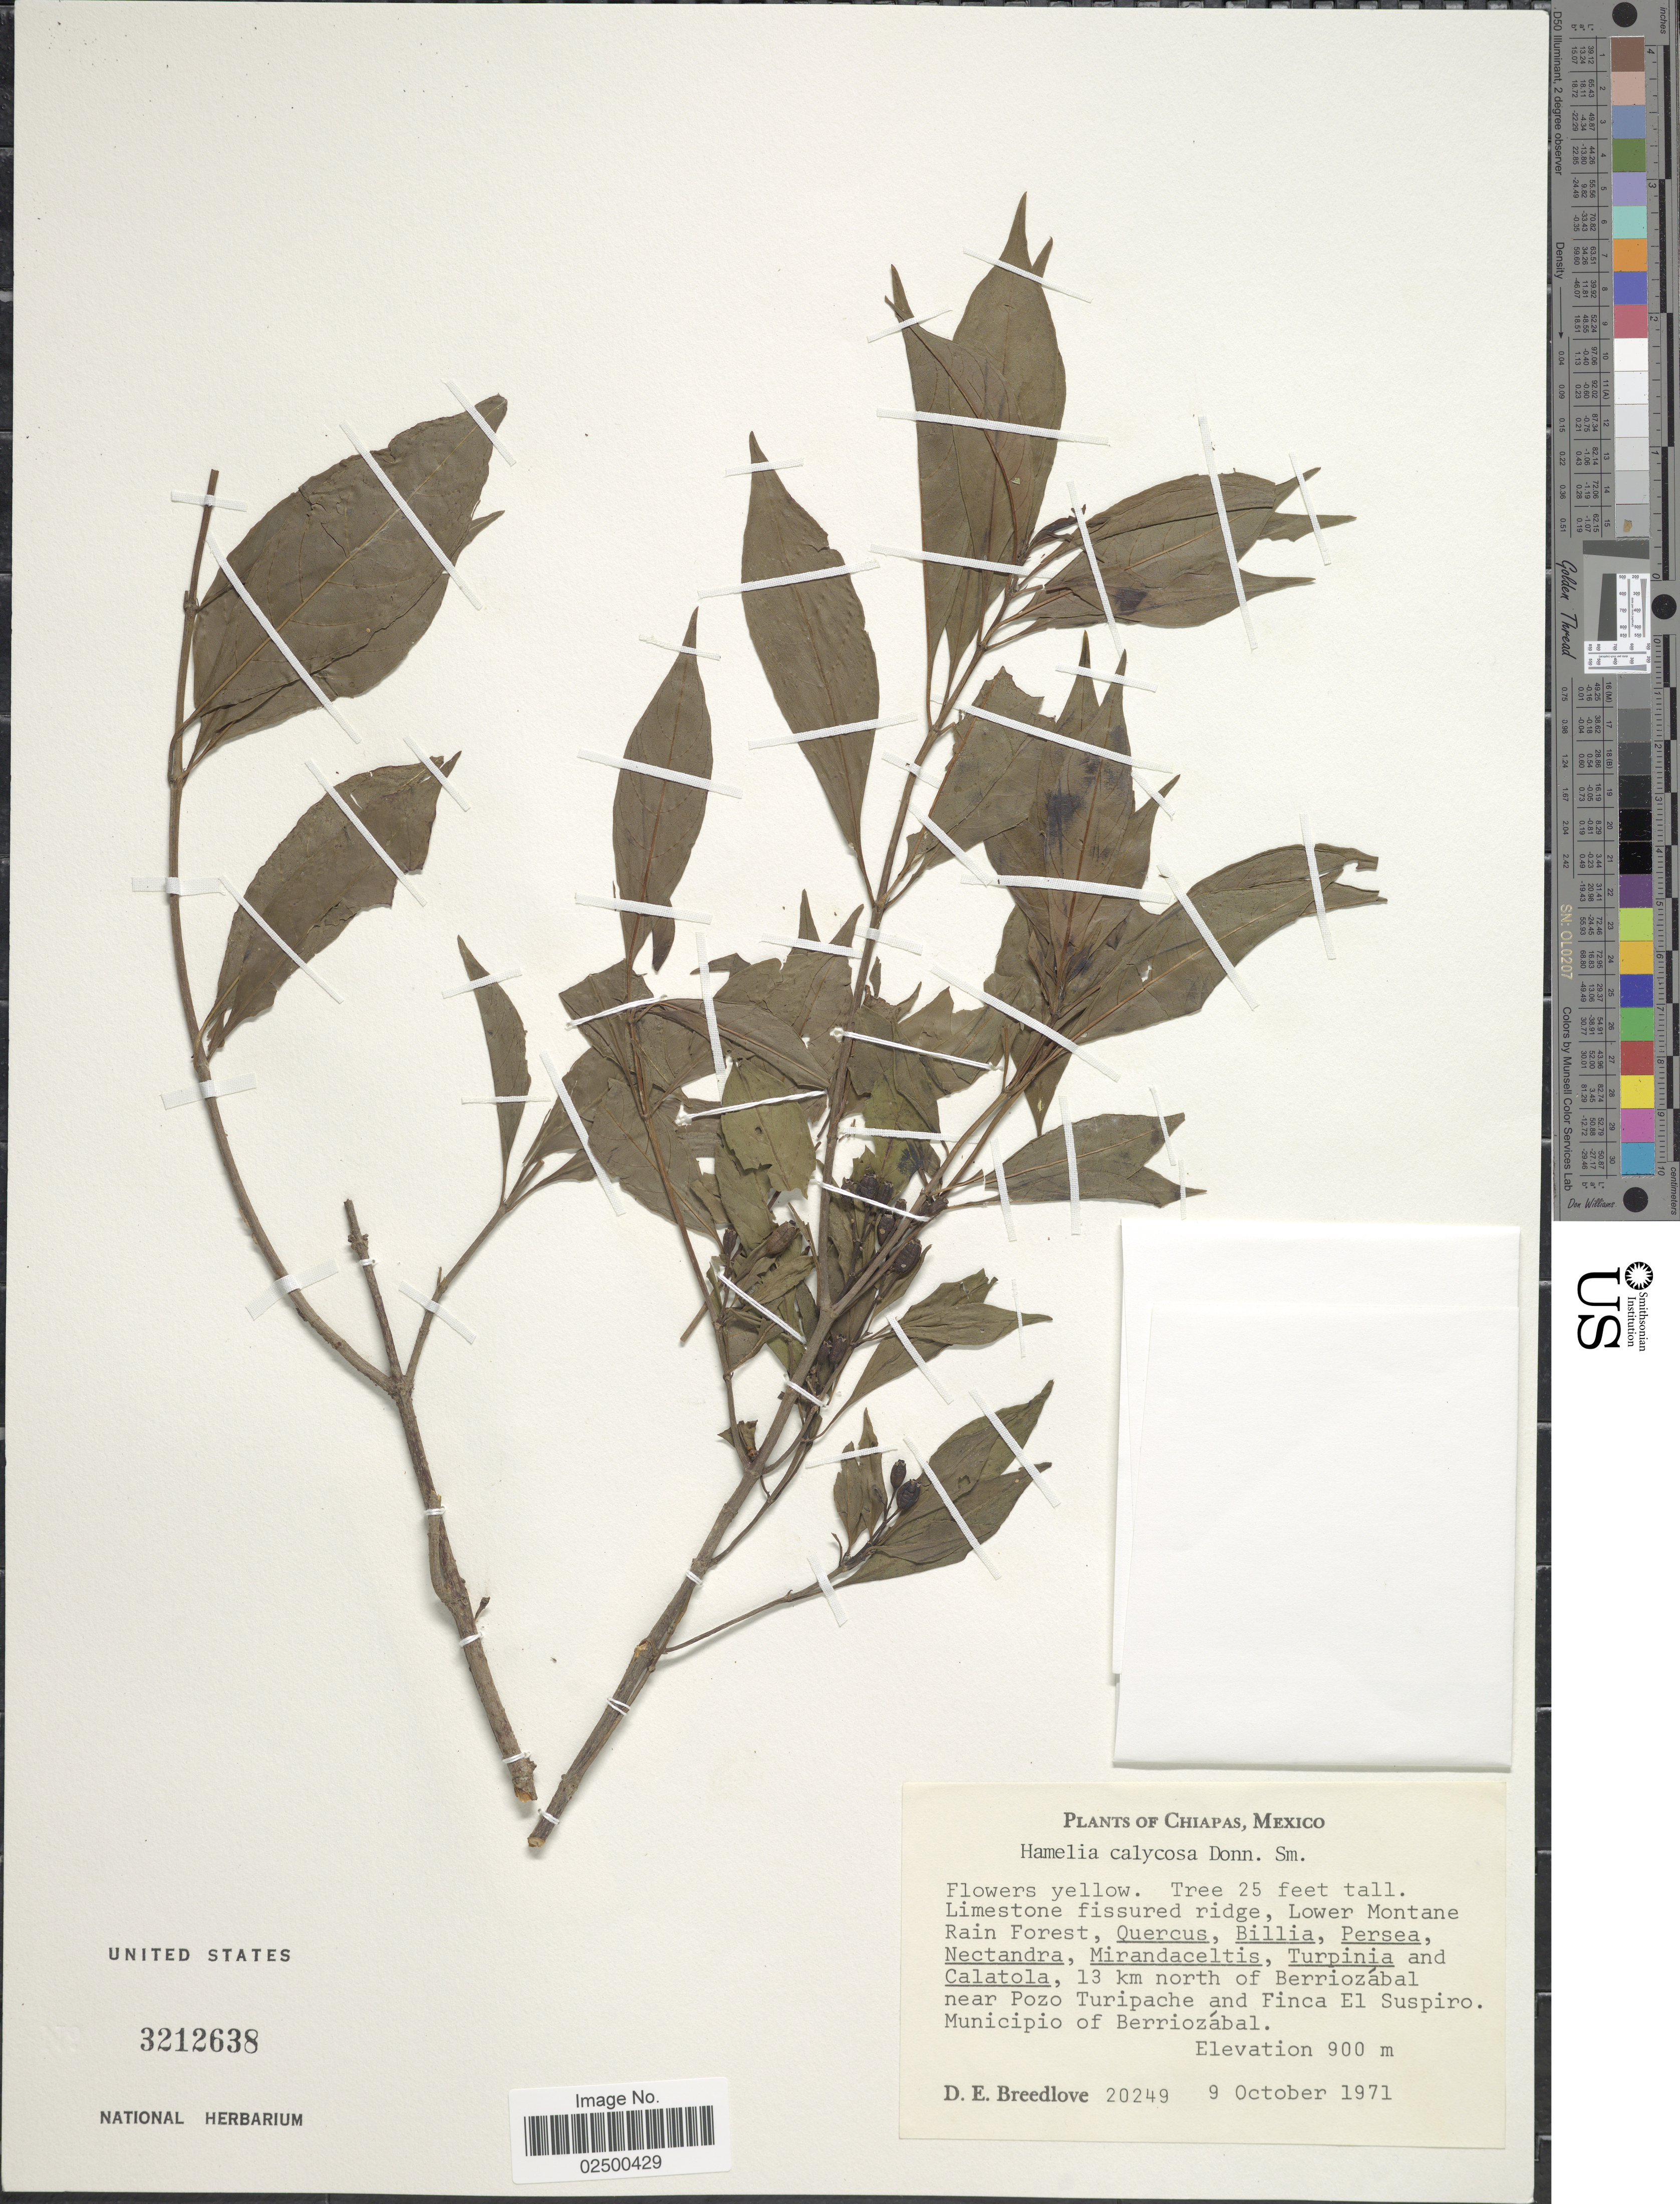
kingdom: Plantae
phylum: Tracheophyta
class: Magnoliopsida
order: Gentianales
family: Rubiaceae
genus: Hamelia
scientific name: Hamelia calycosa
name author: Donn. Sm.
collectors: D. E. Breedlove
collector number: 20249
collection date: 1971-10-09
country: Mexico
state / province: Chiapas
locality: Chiapas, Mexico, 13 km north of Berriozabal near Pozo Turipache and Finca El Suspiro, Municipio of Berriozabal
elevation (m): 900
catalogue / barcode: US 3212638